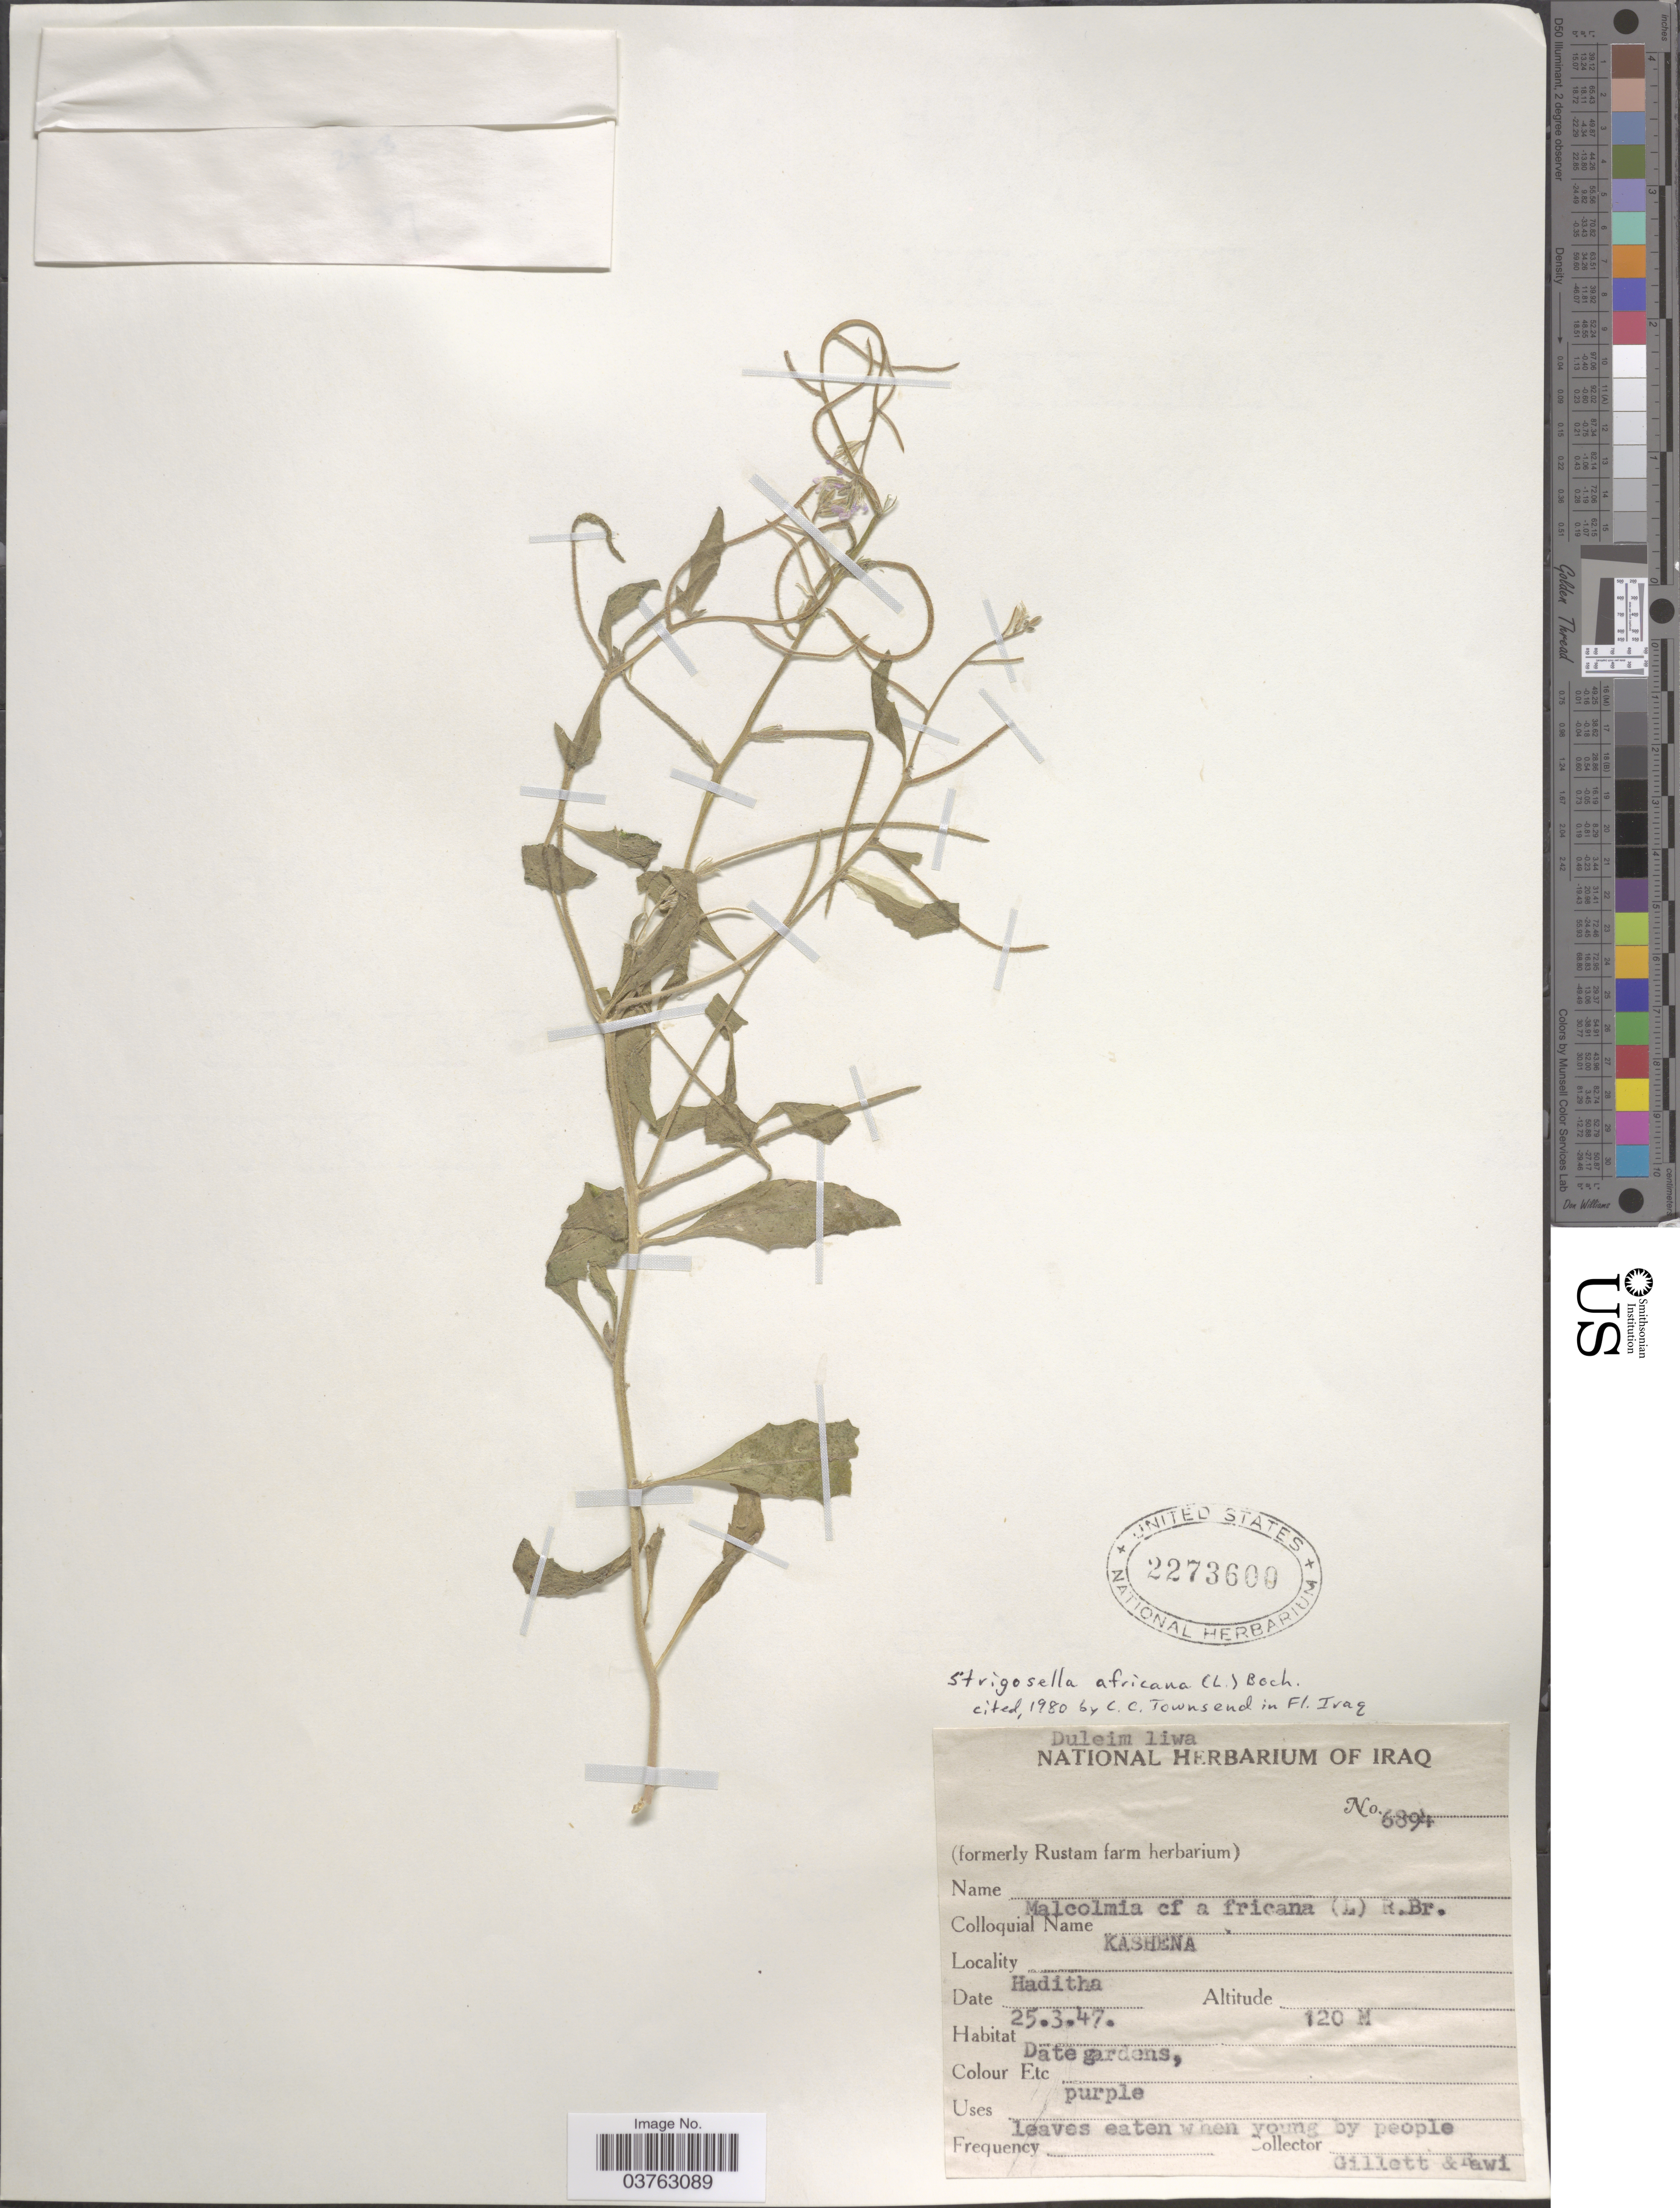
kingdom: Plantae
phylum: Tracheophyta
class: Magnoliopsida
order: Brassicales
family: Brassicaceae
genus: Malcolmia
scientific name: Malcolmia africana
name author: (L.) W.T. Aiton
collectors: Gillett, -- & -. Rawi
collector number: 6894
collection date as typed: Transcribed d/m/y: 25/3/47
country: Iraq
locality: Duleim liwa. Kashena. Haditha.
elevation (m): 120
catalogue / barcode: US 2273600